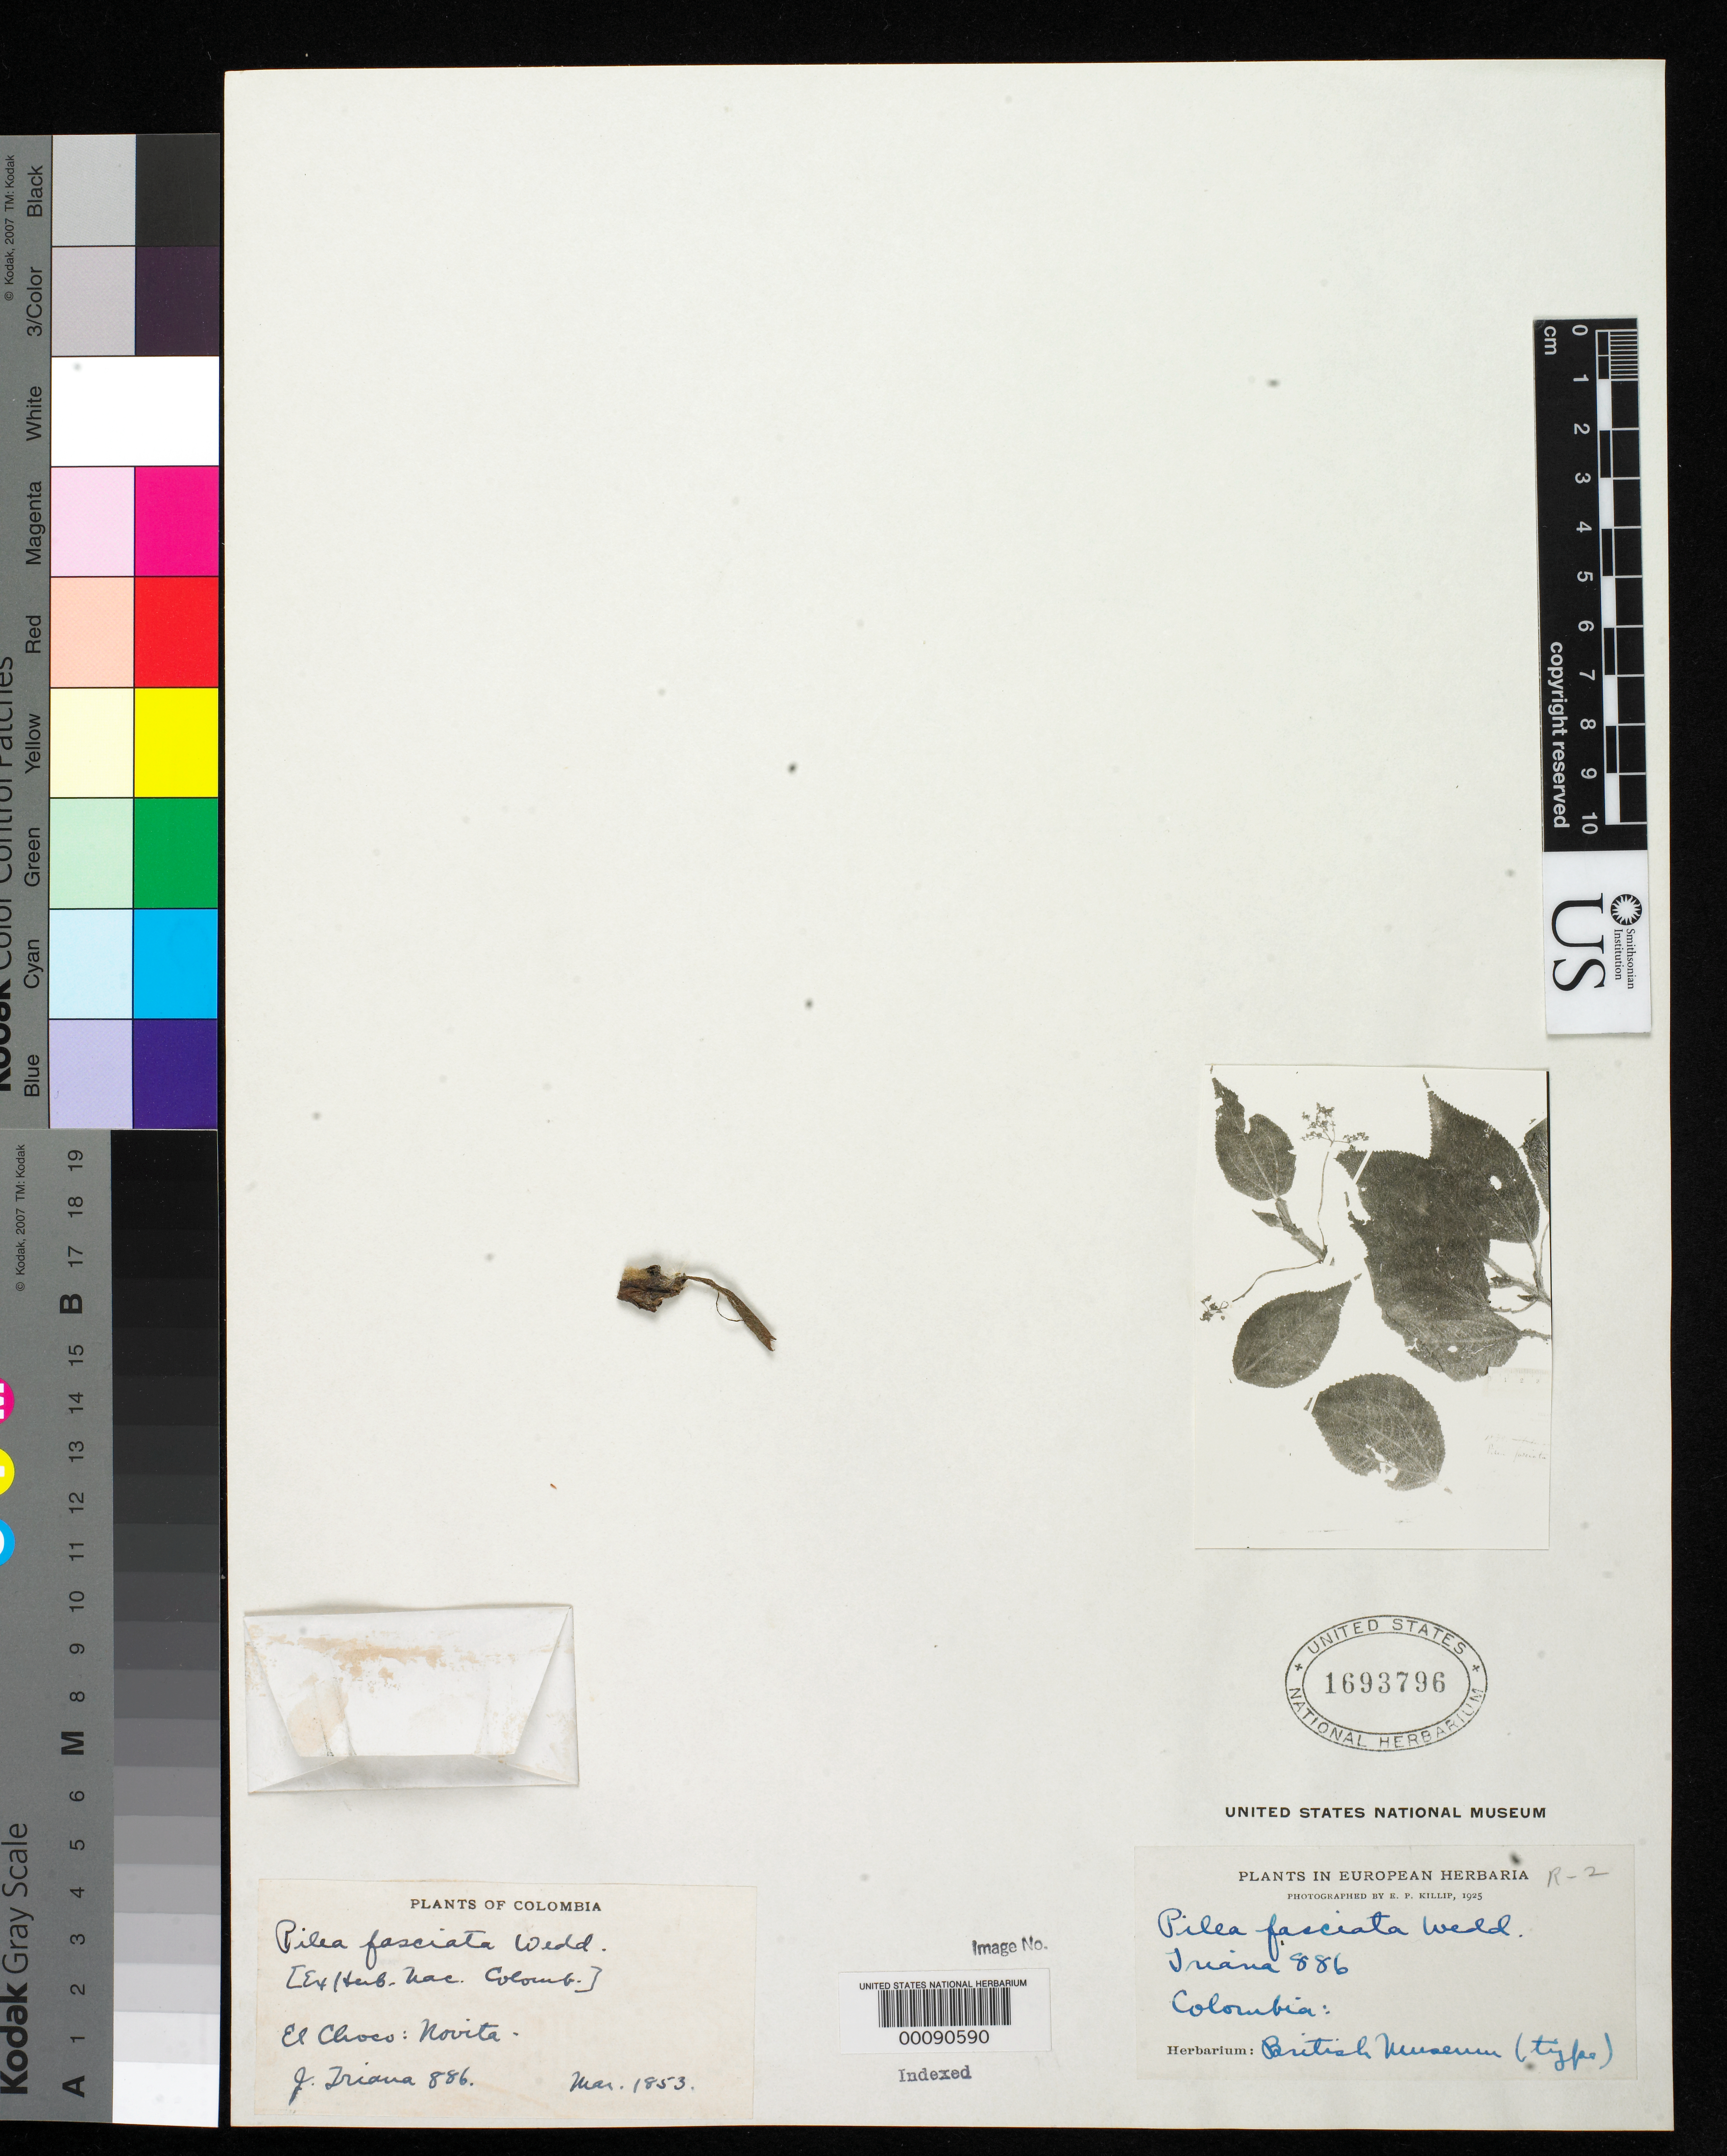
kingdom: Plantae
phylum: Tracheophyta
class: Magnoliopsida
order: Rosales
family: Urticaceae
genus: Pilea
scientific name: Pilea fasciata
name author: Wedd. in DC.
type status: Type Fragment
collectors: J. J. Triana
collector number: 886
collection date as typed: Mar 1853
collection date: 1853-03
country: Colombia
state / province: Chocó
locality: Novita.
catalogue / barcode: US 1693796